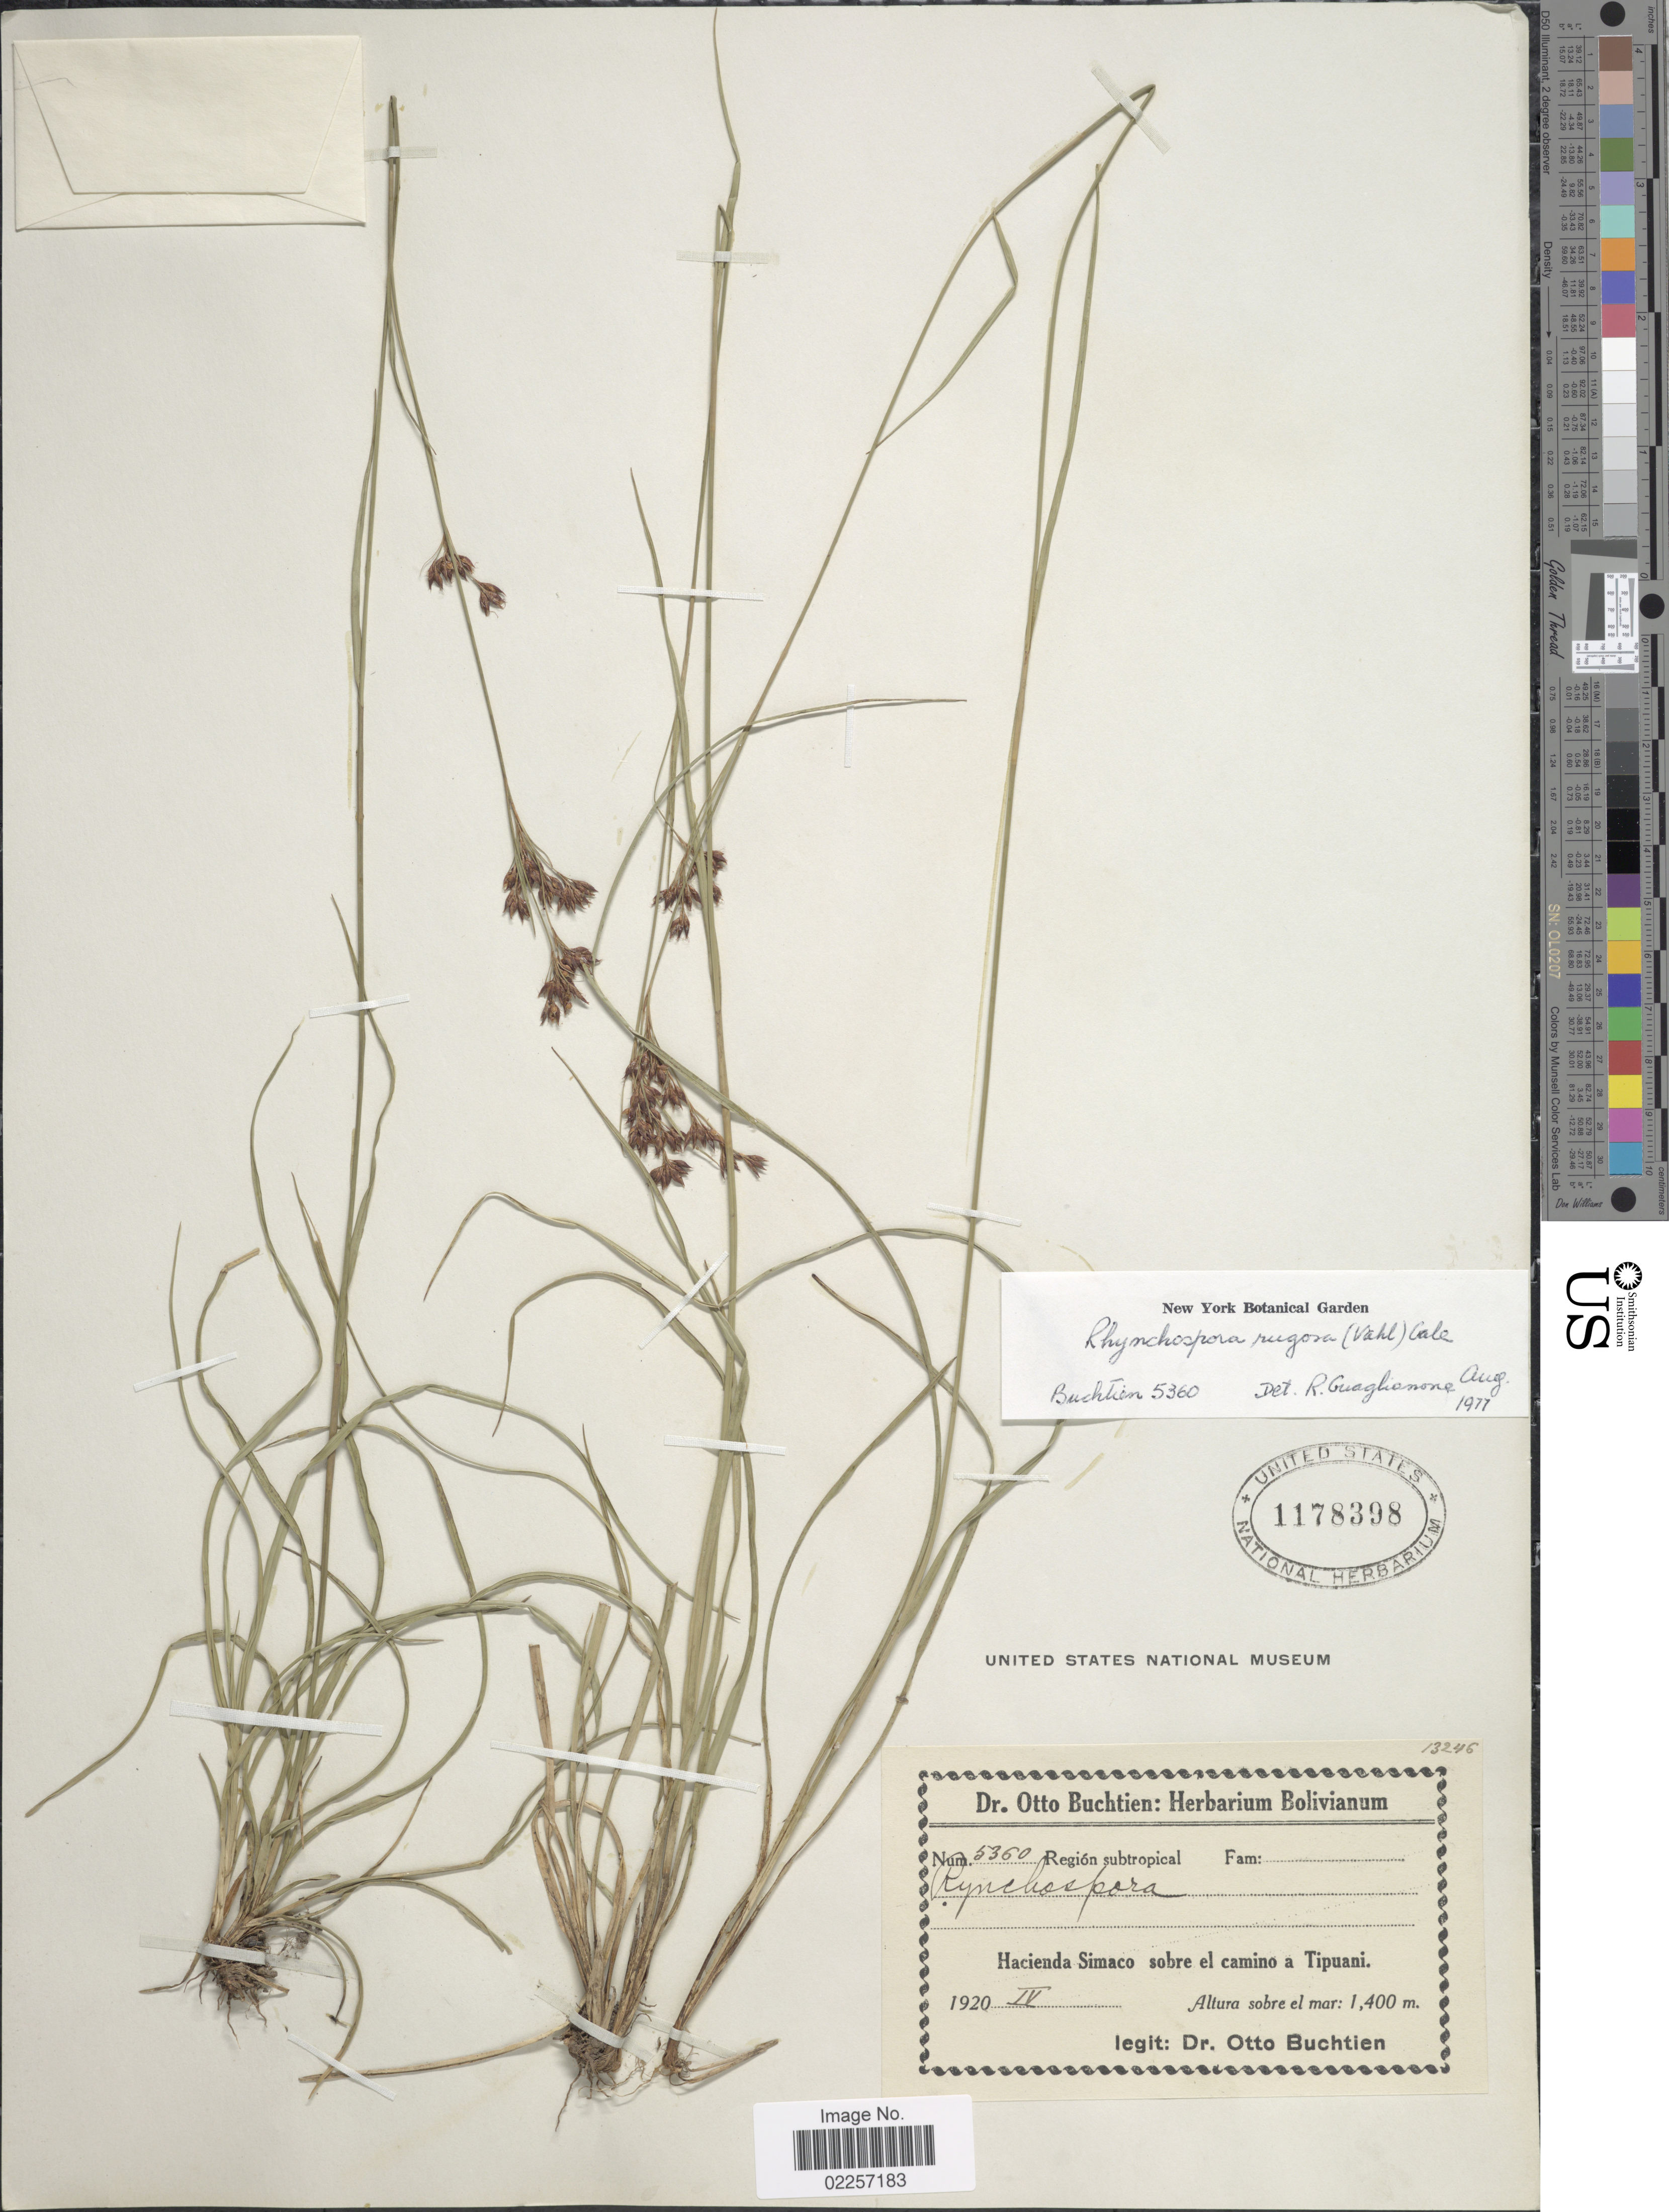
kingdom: Plantae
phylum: Tracheophyta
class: Liliopsida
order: Poales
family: Cyperaceae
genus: Rhynchospora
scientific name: Rhynchospora rugosa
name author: (Vahl) Gale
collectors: O. Buchtien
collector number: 5360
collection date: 1920-04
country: Bolivia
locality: Hacienda Simaco sobre el camino a Tipuani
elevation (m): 1400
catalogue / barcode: US 1178398